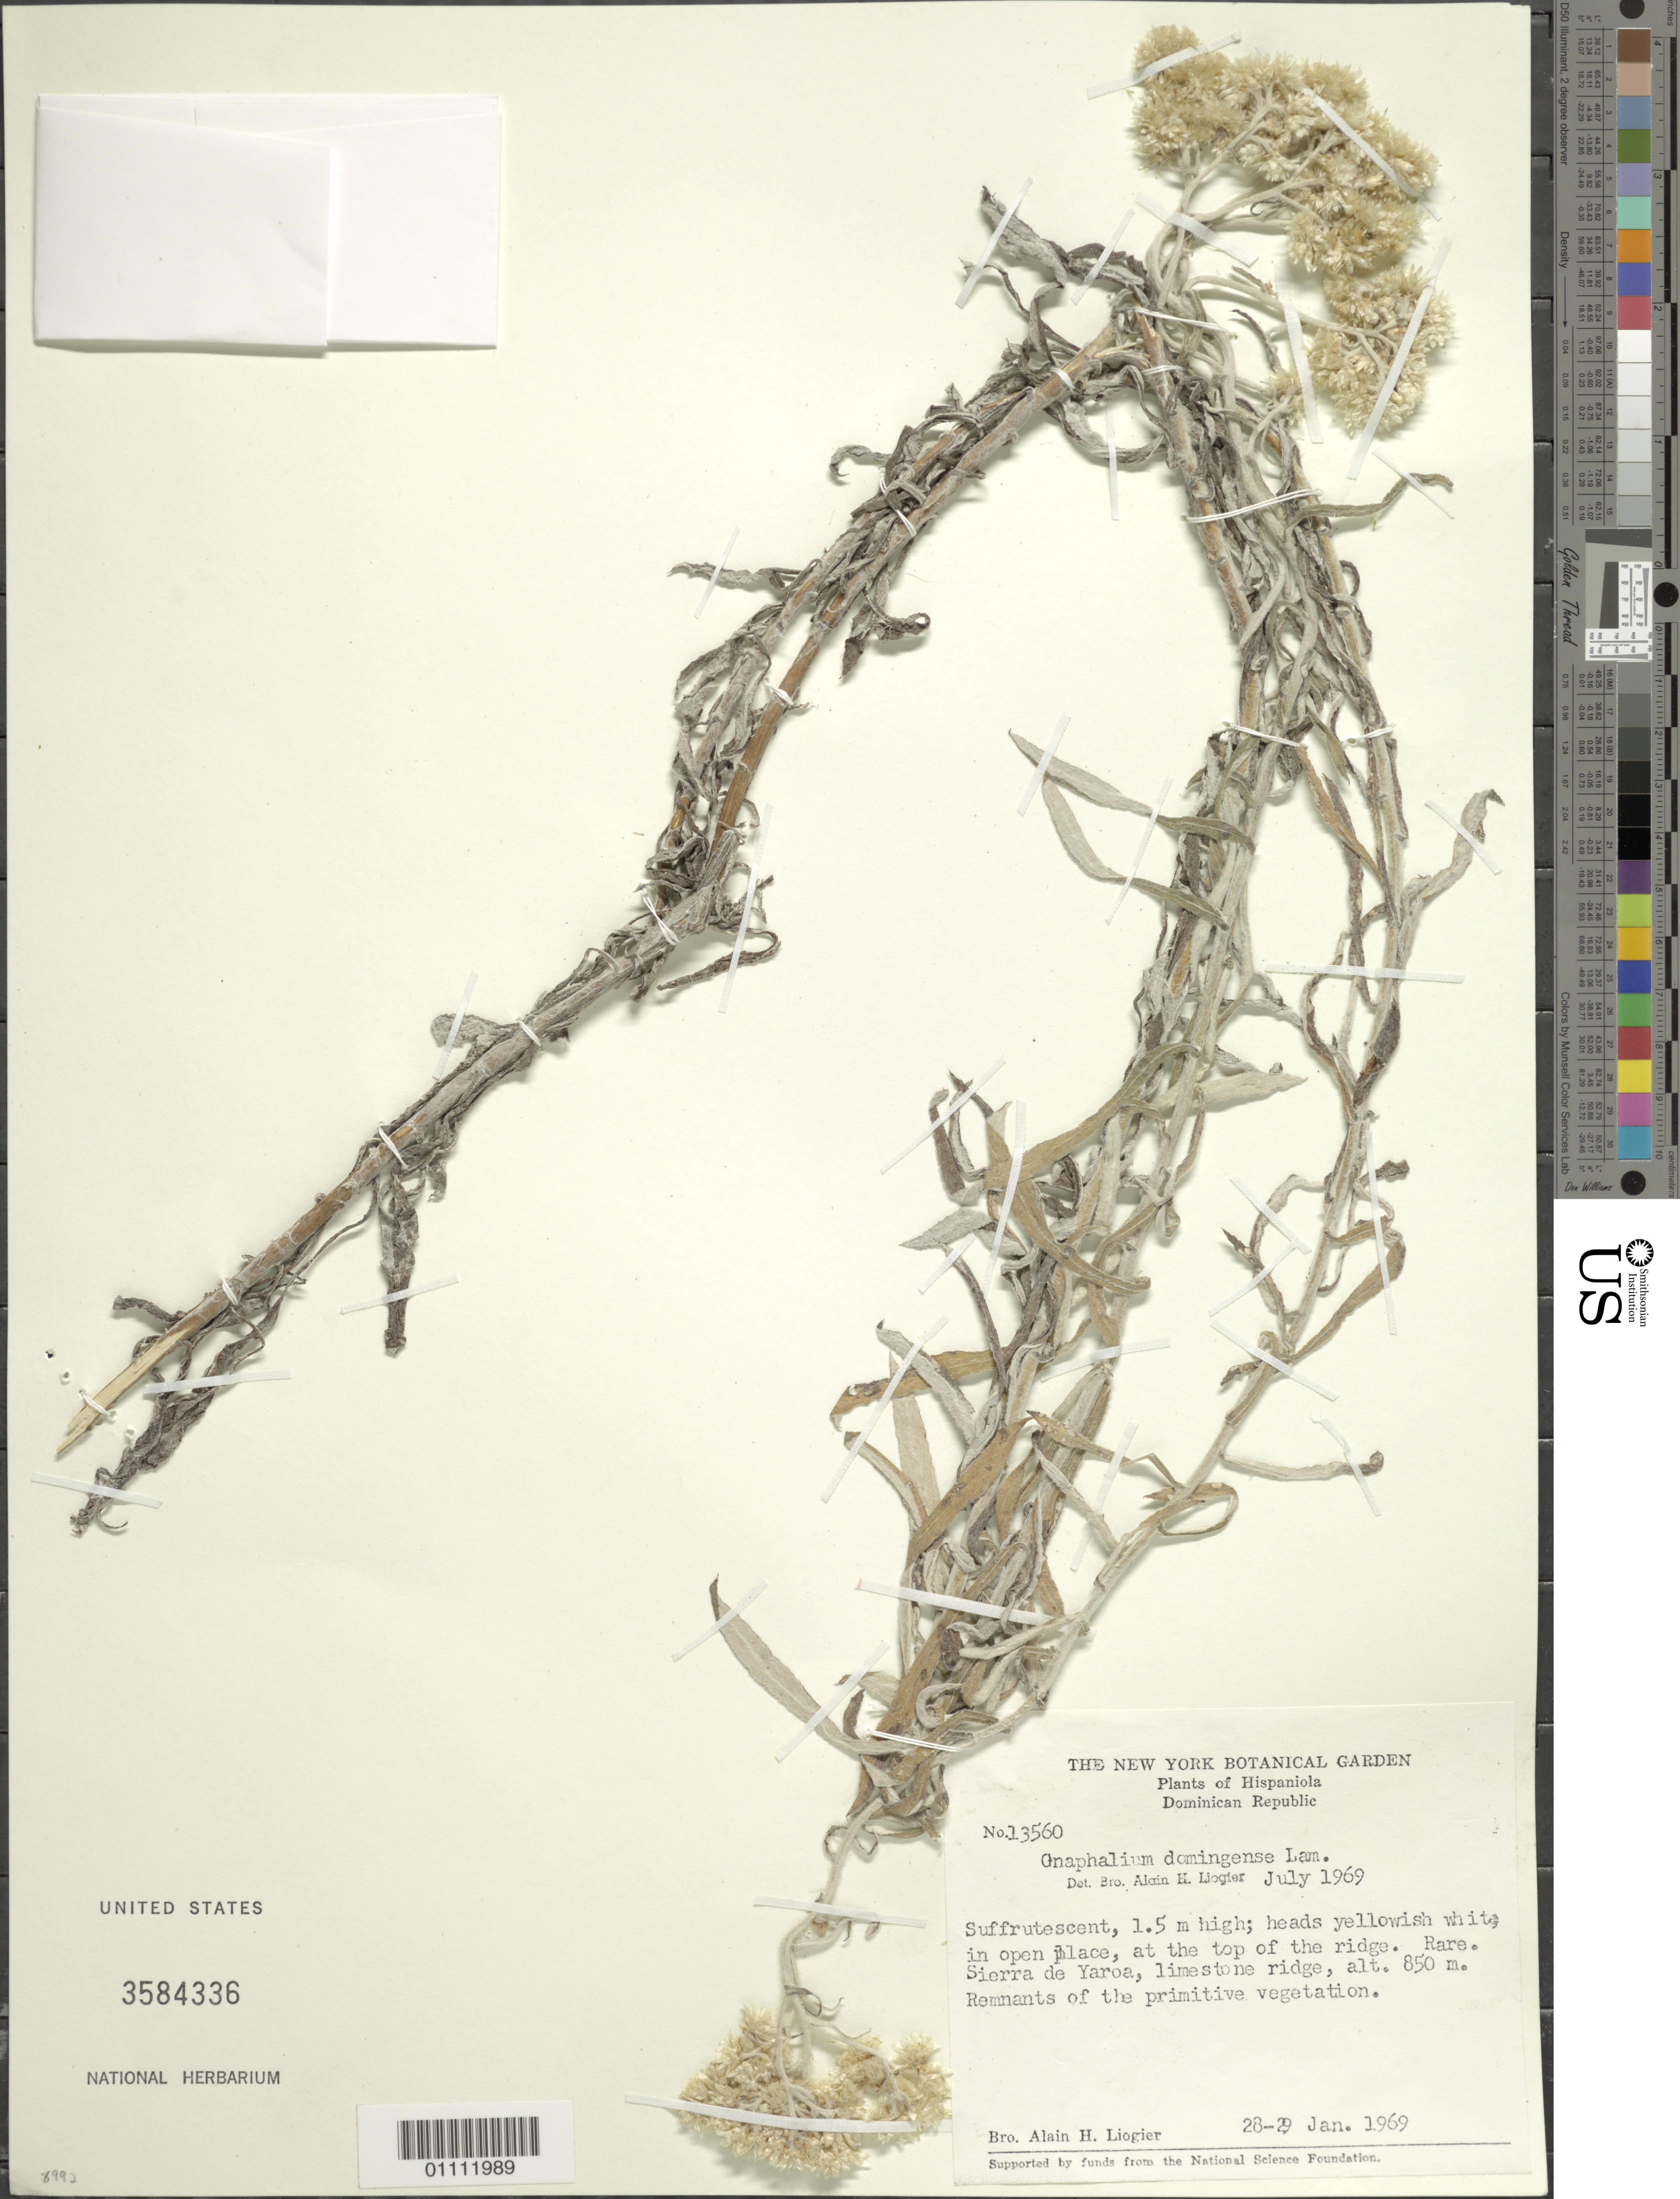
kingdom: Plantae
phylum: Tracheophyta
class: Magnoliopsida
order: Asterales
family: Asteraceae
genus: Pseudognaphalium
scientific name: Pseudognaphalium domingense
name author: (Lam.) Anderb.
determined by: Nesom, Guy L.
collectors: A. H. Liogier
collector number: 13560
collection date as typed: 28 Jan 1969 to 29 Jan 1969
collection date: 1969-01-28/1969-01-29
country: Dominican Republic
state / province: Puerto Plata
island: Hispaniola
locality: Sierra de Yaroa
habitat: In open place at the top of the ridge; remnants of the primitive vegetation. Rare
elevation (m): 850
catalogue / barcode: US 3584336